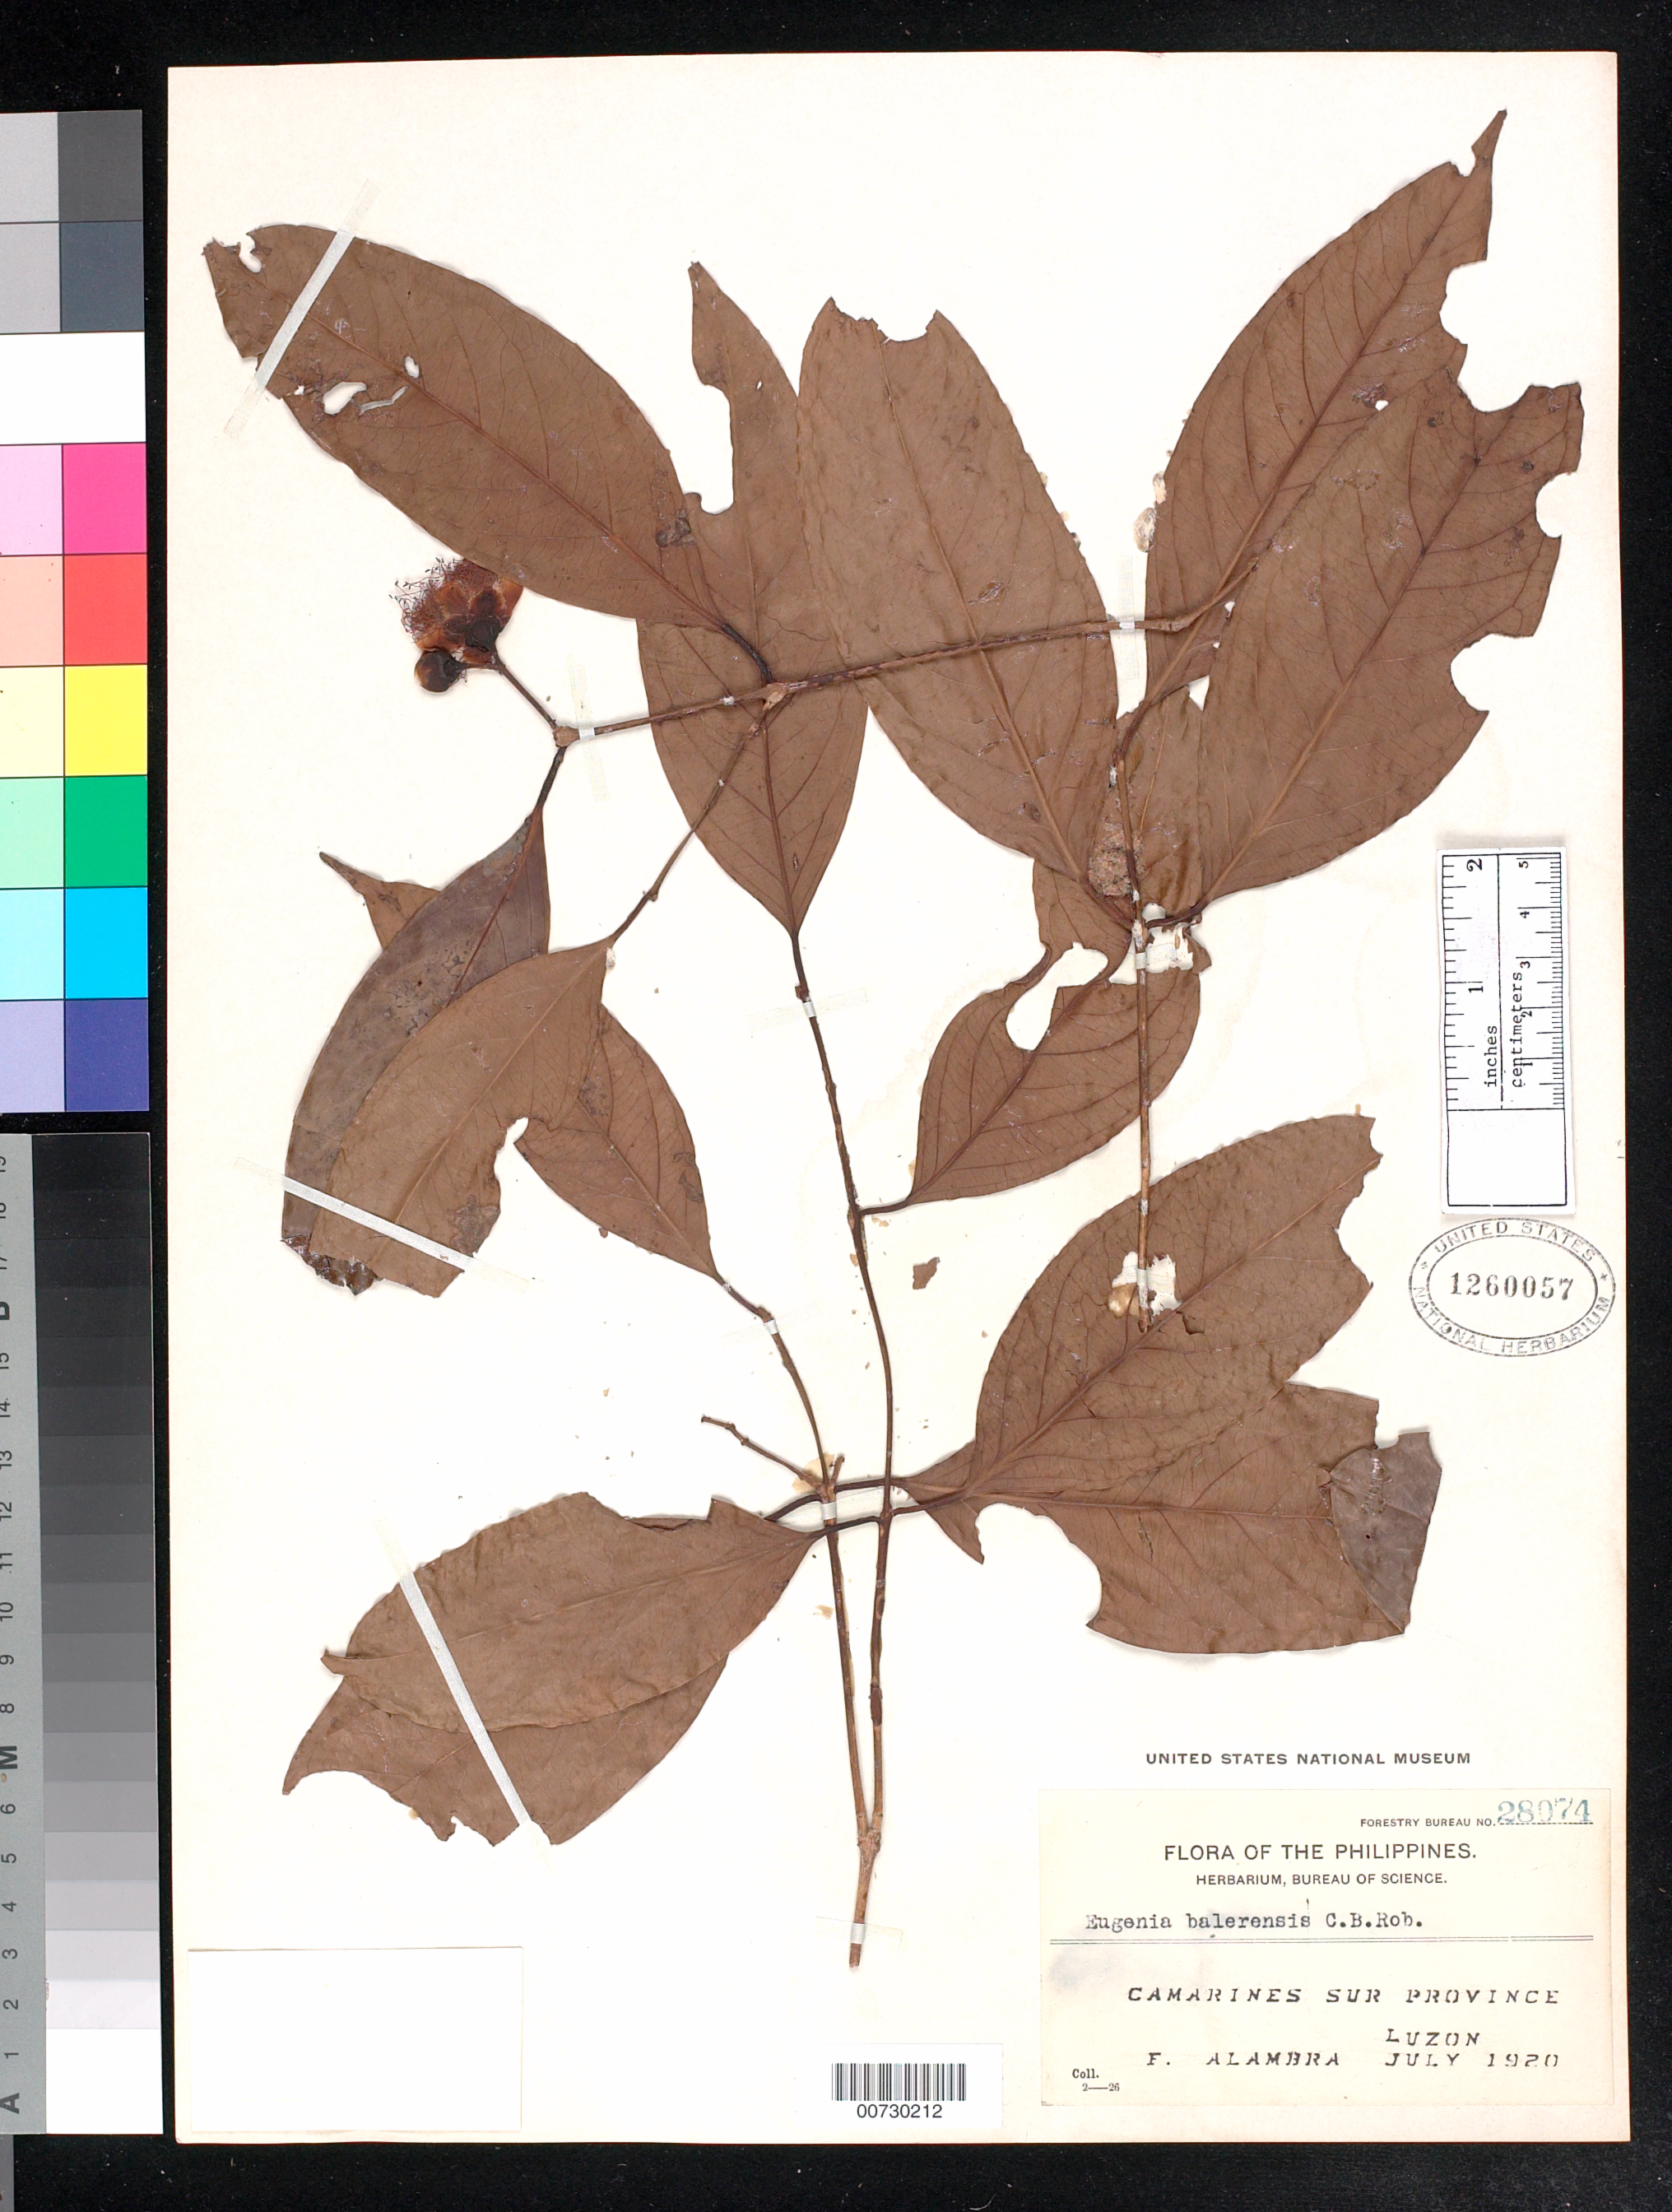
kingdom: Plantae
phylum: Tracheophyta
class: Magnoliopsida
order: Myrtales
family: Myrtaceae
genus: Syzygium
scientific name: Syzygium balerense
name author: (C.B. Rob.) Merr.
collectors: F. Alambra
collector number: For. Bur. 28074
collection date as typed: Jul 1920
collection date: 1920-07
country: Philippines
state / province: Bicol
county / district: Camarines Sur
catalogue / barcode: US 1260057